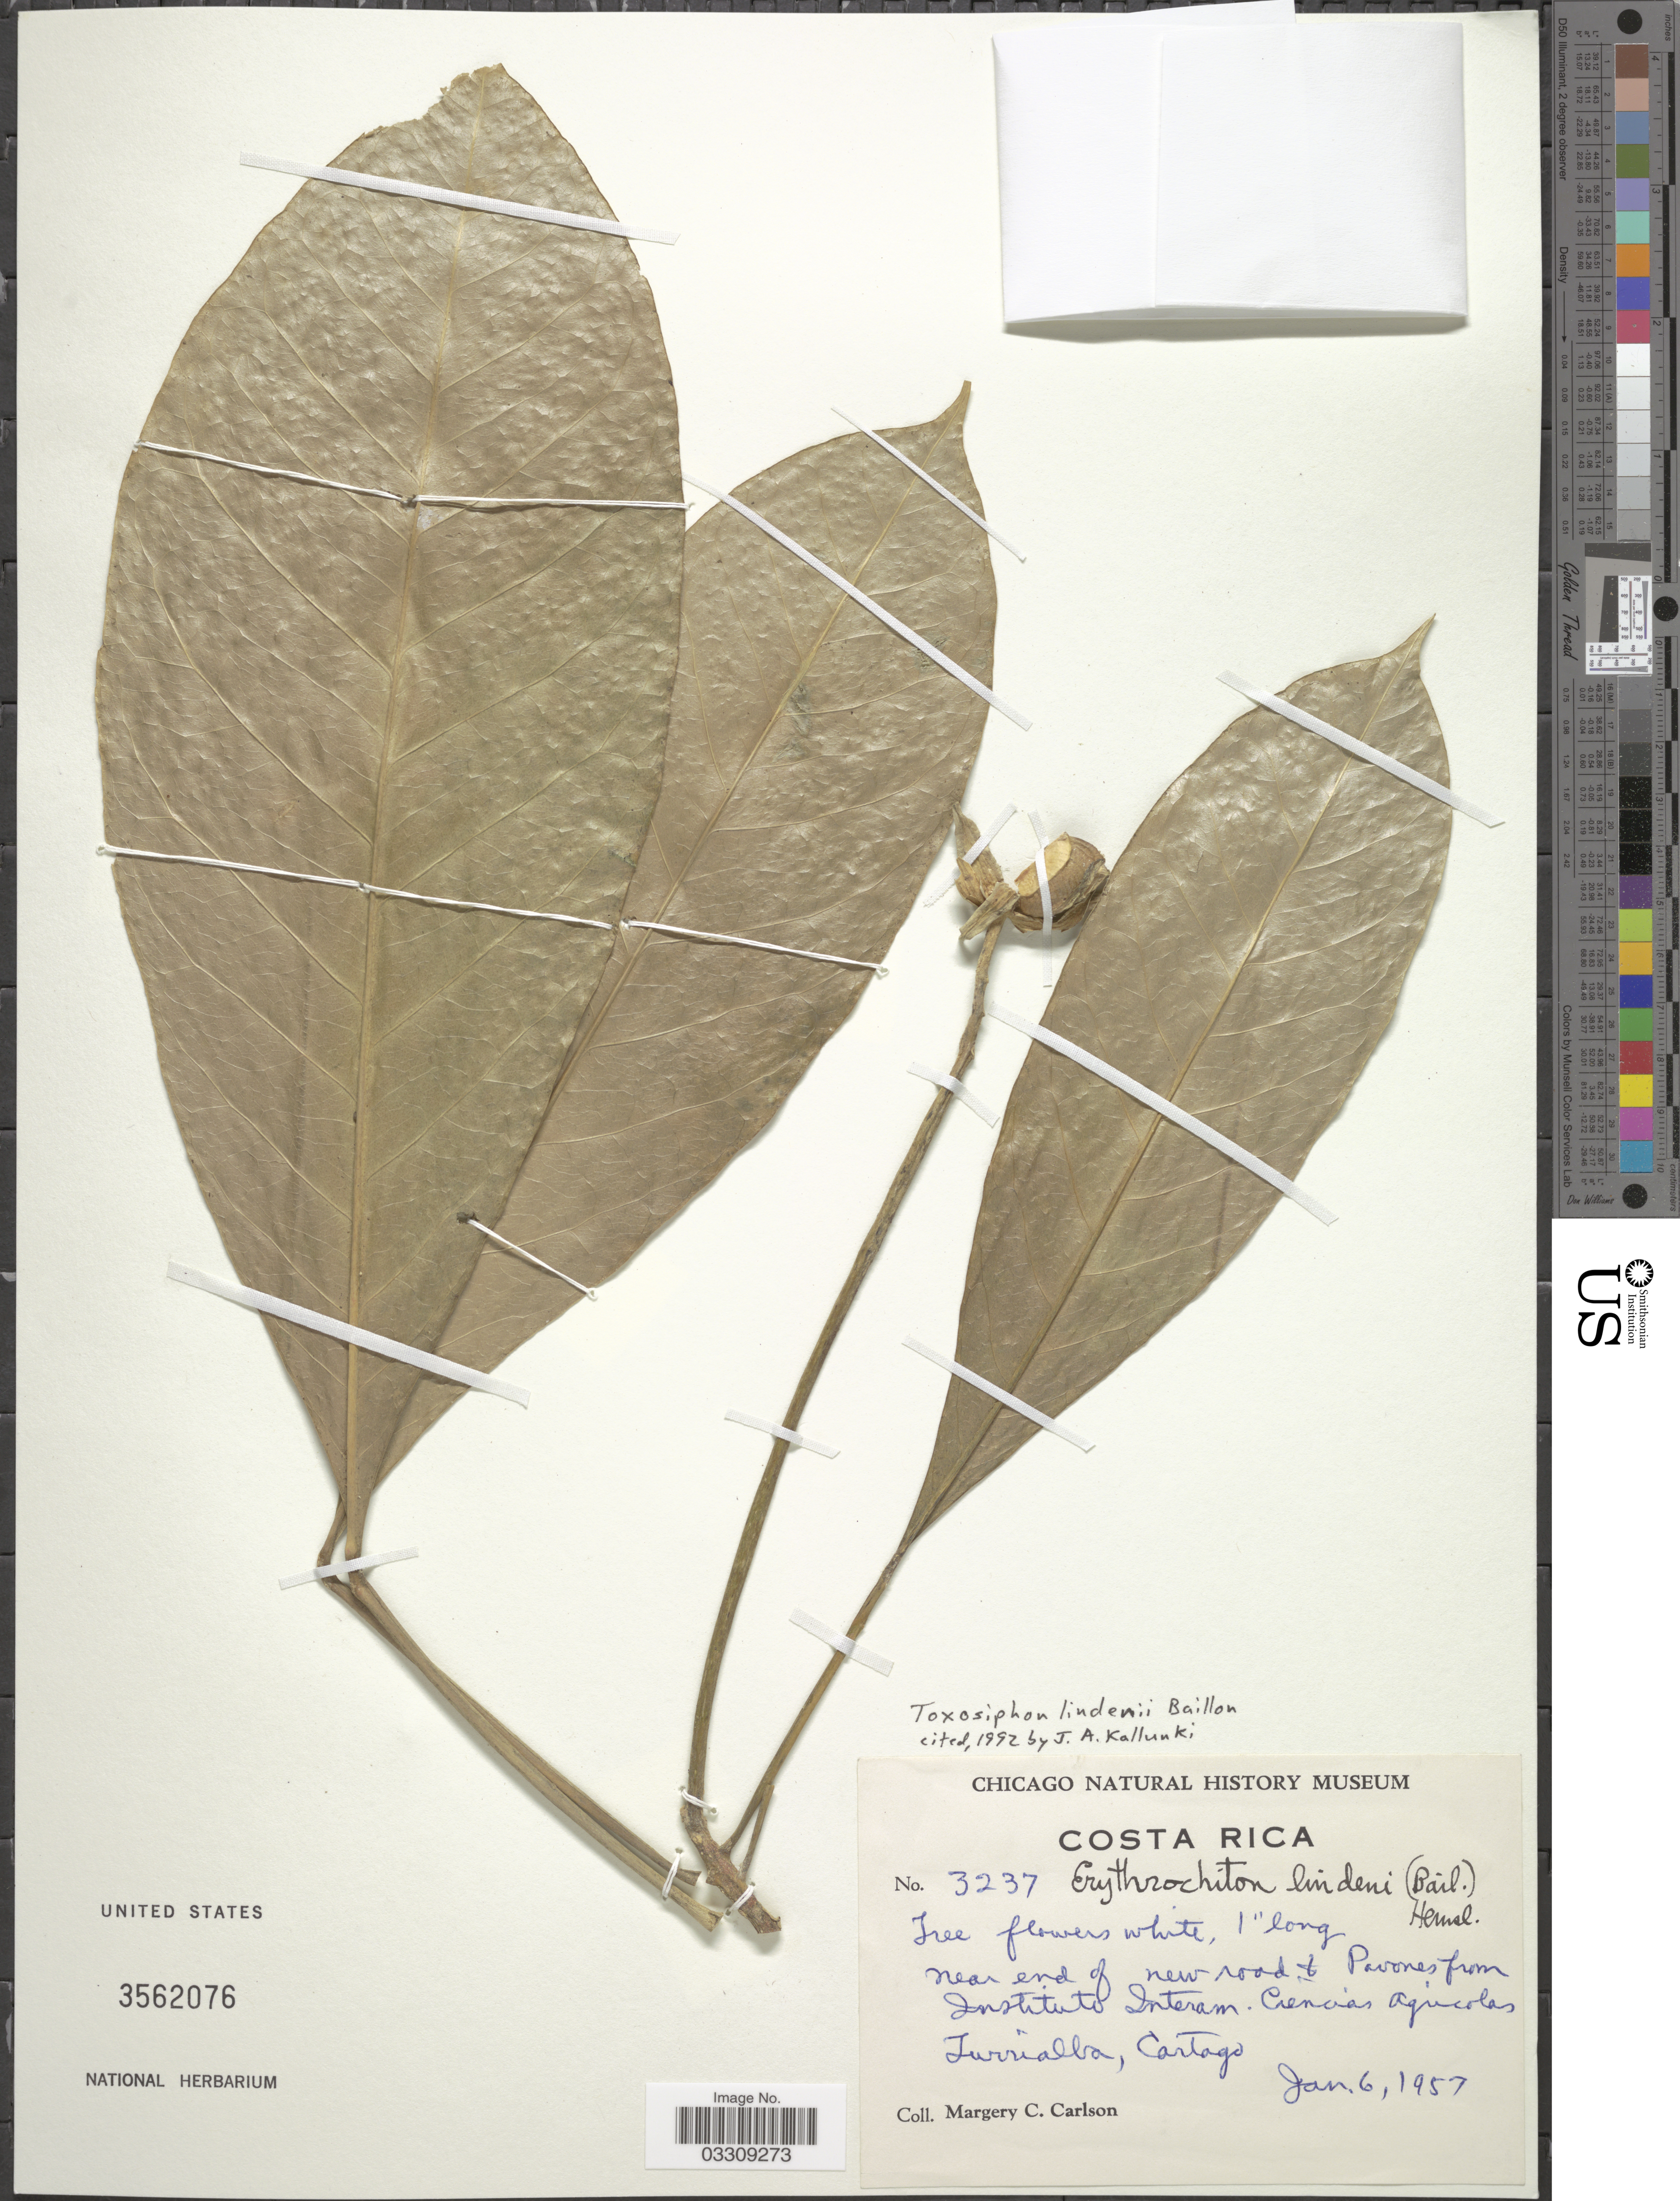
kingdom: Plantae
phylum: Tracheophyta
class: Magnoliopsida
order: Sapindales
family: Rutaceae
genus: Toxosiphon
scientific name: Toxosiphon lindenii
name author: (Planch.) Baill.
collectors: M. C. Carlson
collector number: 3237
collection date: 1957-01-06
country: Costa Rica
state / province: Cartago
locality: Turrialba, near end of new road to Pavones from Instituto Interam. Ciencias Agricolas.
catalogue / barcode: US 3562076